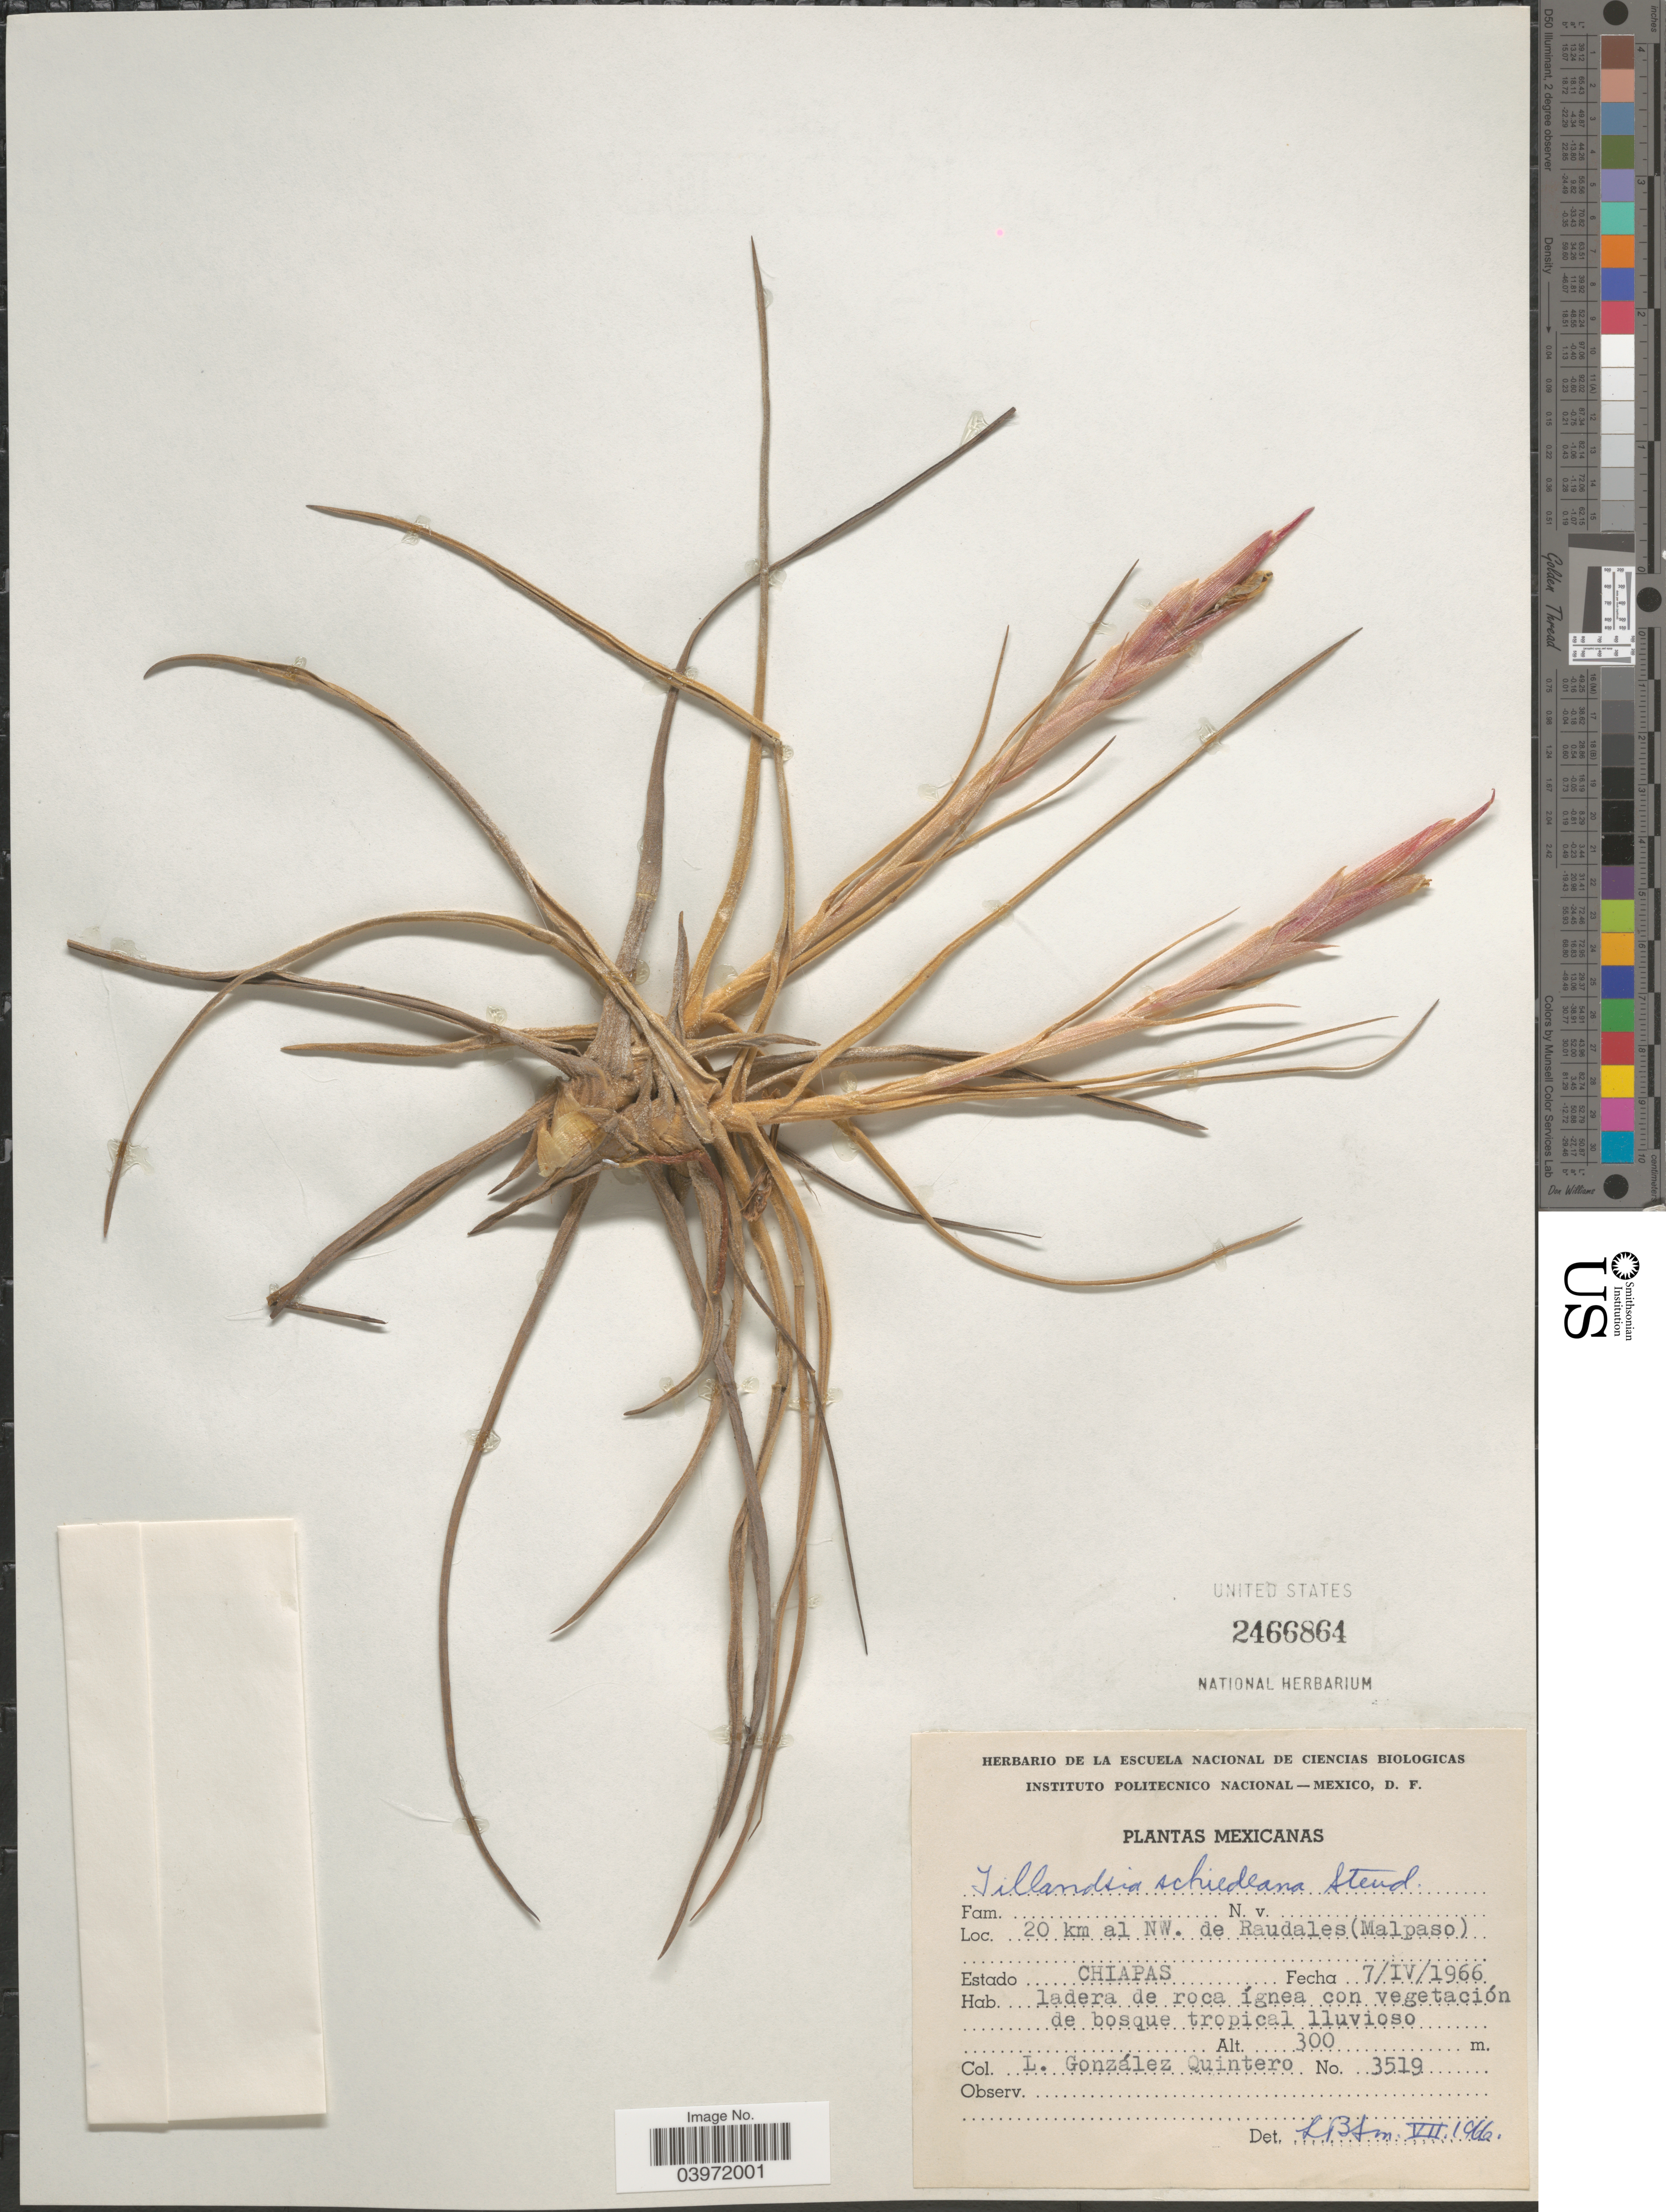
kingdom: Plantae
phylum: Tracheophyta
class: Liliopsida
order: Poales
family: Bromeliaceae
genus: Tillandsia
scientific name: Tillandsia schiedeana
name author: Steud.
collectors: L. González Quintero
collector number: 3519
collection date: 1966-04-07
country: Mexico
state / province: Chiapas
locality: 20 km al NW. de Raudales (Malpaso).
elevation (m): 300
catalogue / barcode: US 2466864